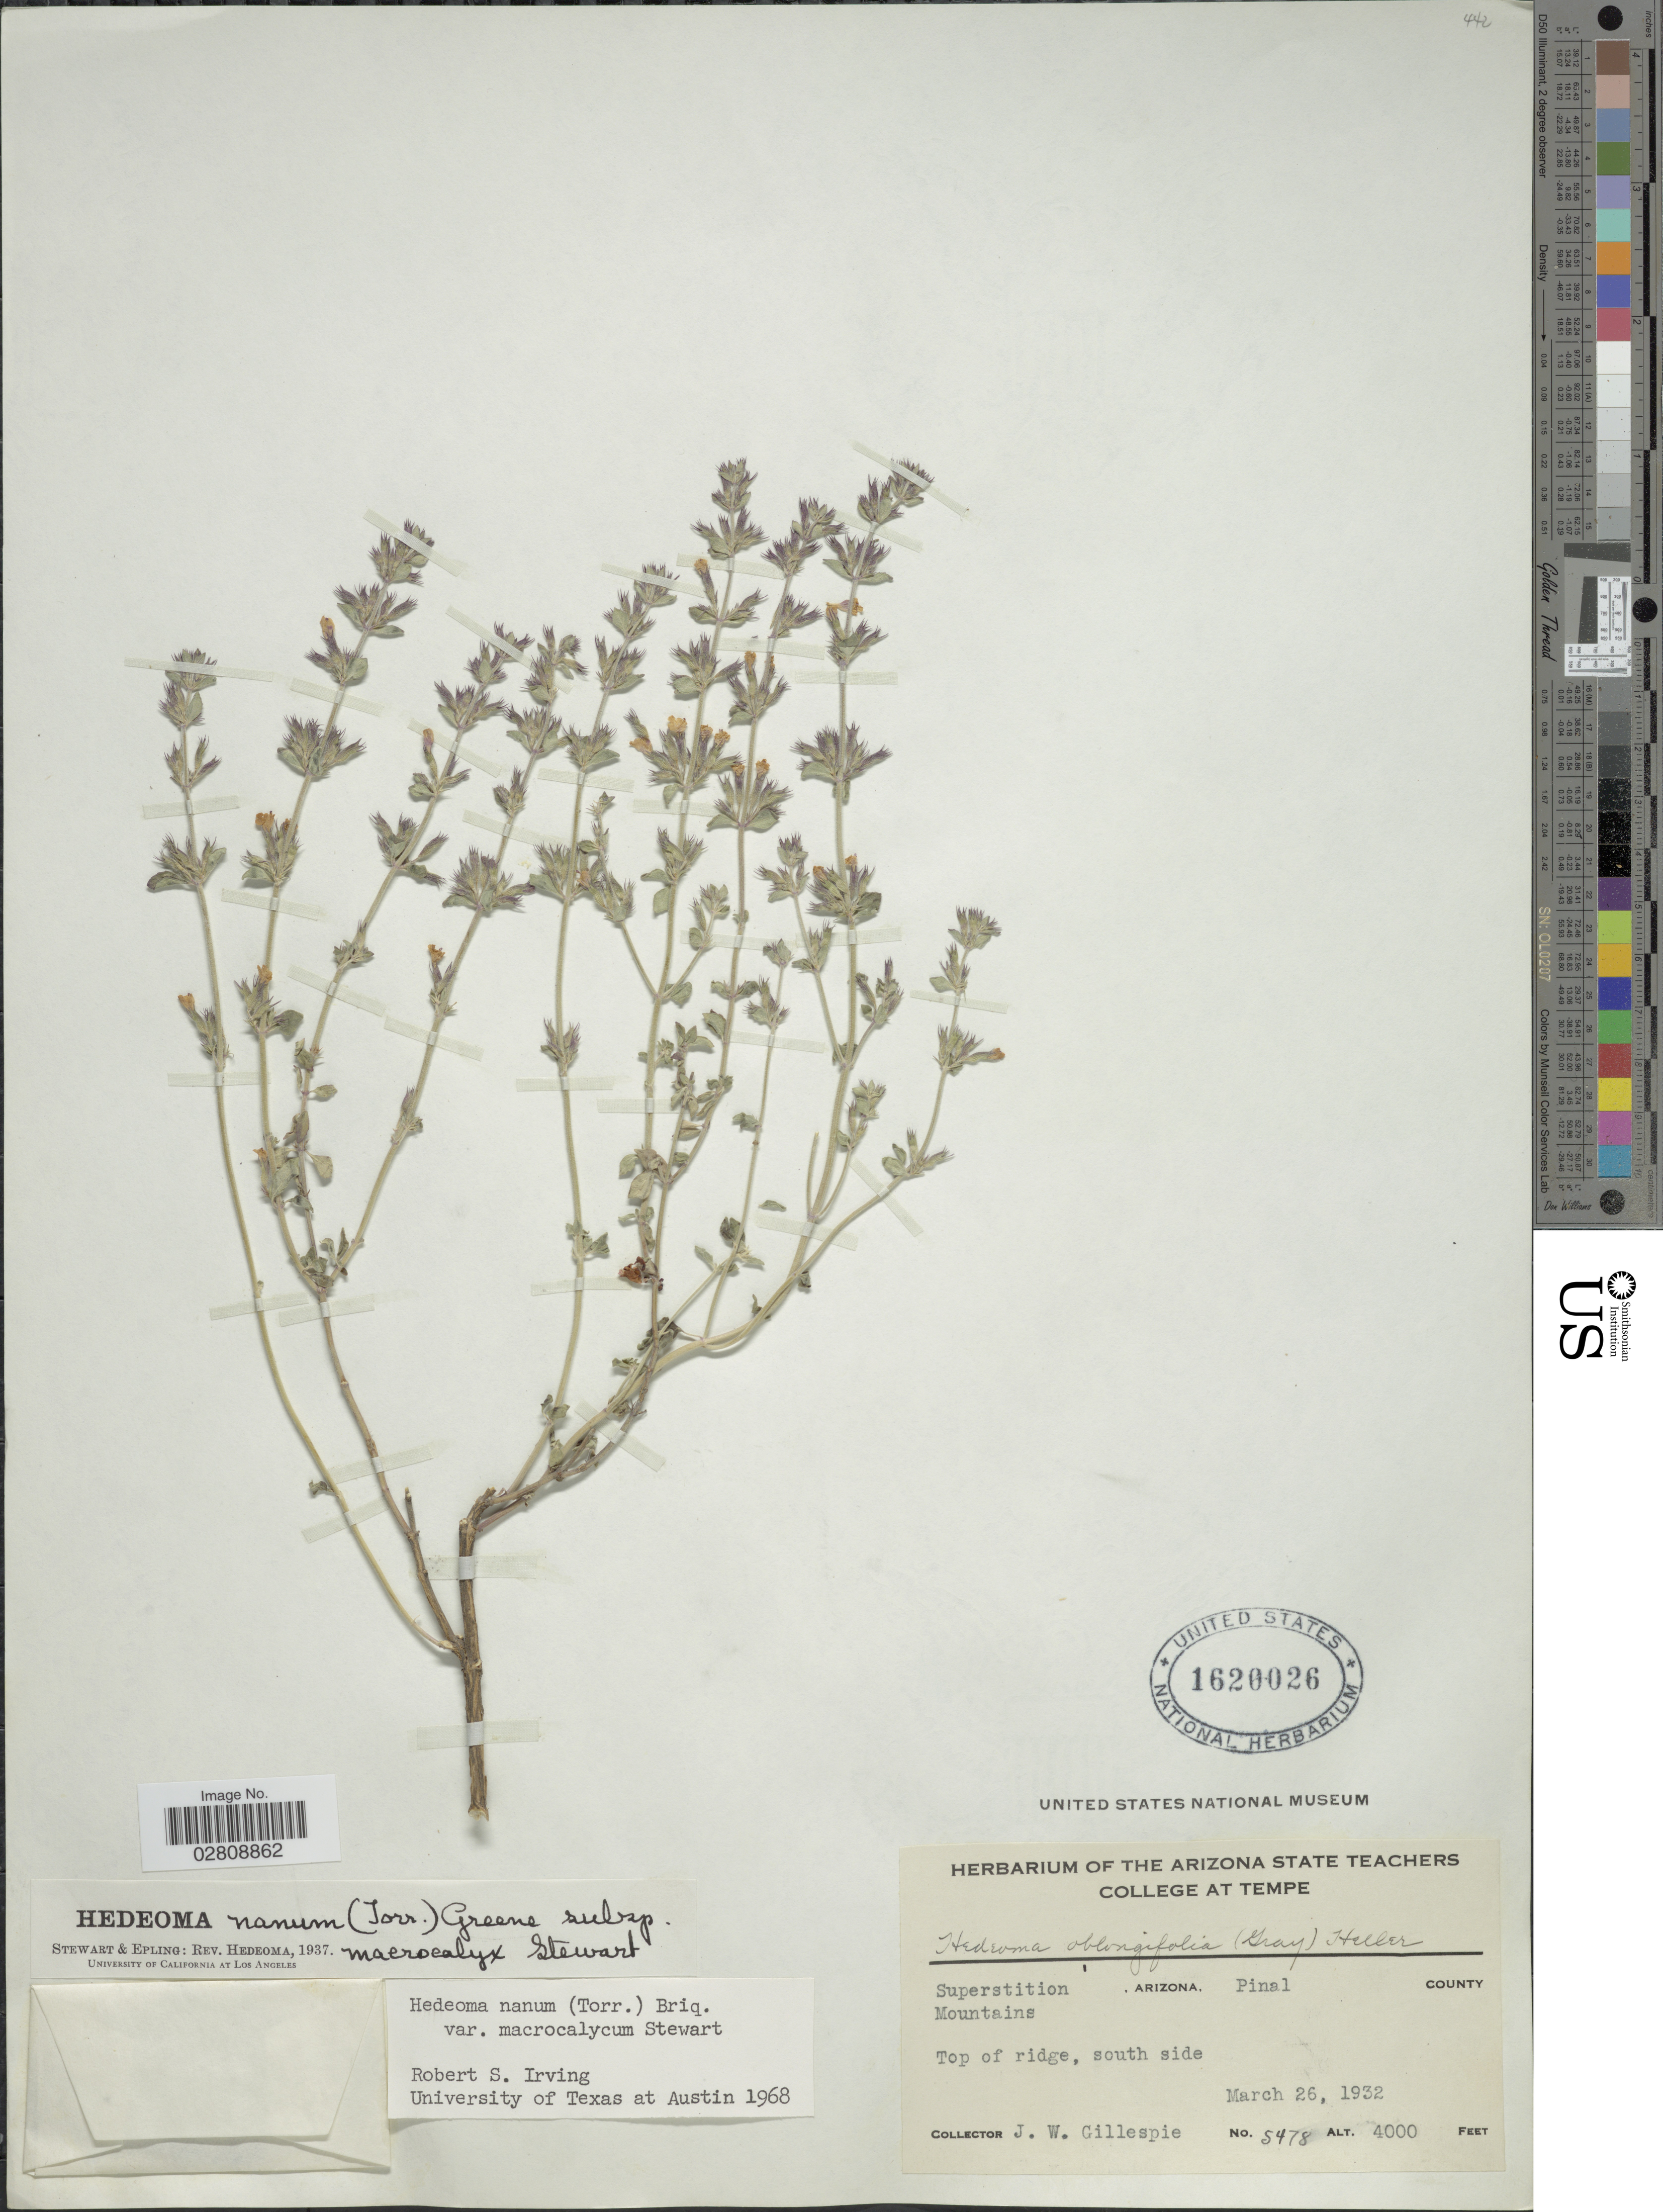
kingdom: Plantae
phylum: Tracheophyta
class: Magnoliopsida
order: Lamiales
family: Lamiaceae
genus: Hedeoma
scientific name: Hedeoma nana subsp. macrocalyx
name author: W.S. Stewart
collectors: J. W. Gillespie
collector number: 5478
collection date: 1932-03-26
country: United States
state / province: Arizona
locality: Superstition Mountains. Pinal County. Top of ridge, south side.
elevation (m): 1219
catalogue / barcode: US 1620026